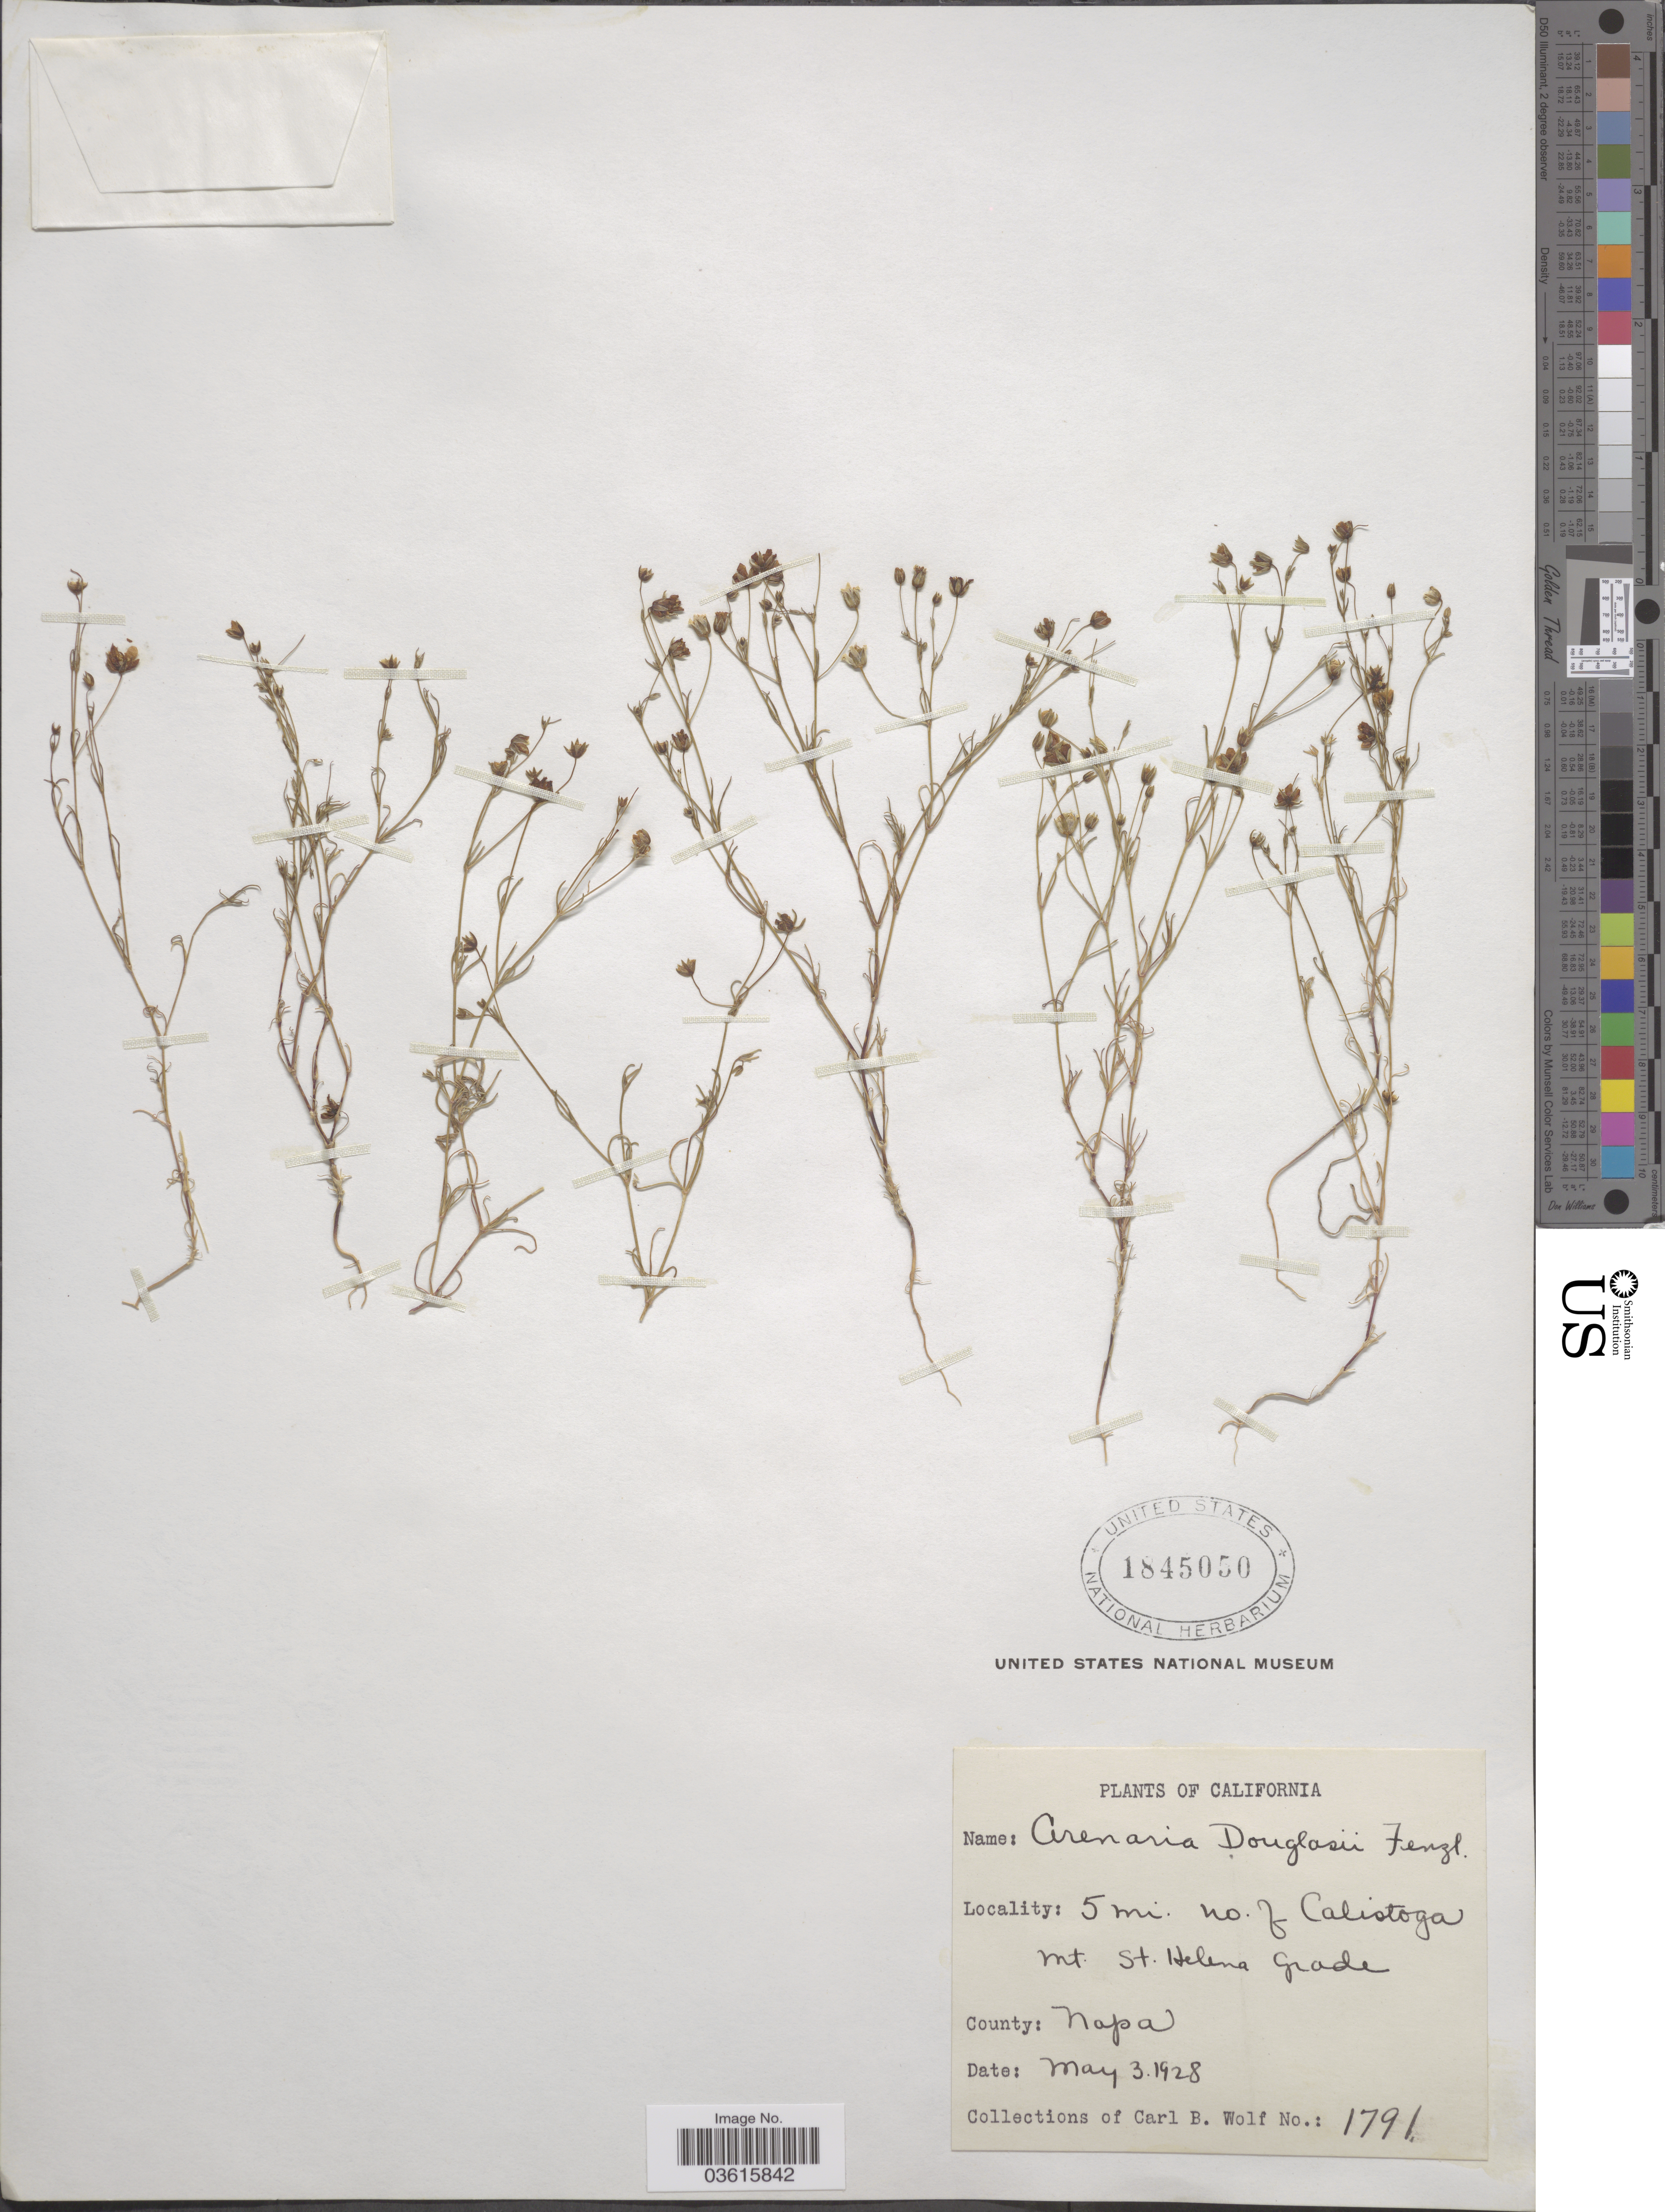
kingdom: Plantae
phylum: Tracheophyta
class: Magnoliopsida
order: Caryophyllales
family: Caryophyllaceae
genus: Minuartia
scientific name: Minuartia douglasii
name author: Mattf.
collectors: C. B. Wolf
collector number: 1791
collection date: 1928-05-03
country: United States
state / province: California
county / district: Napa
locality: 5 mi. no. f Calistoga mt. St. Helena Grade. County: Napa.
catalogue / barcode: US 1845050